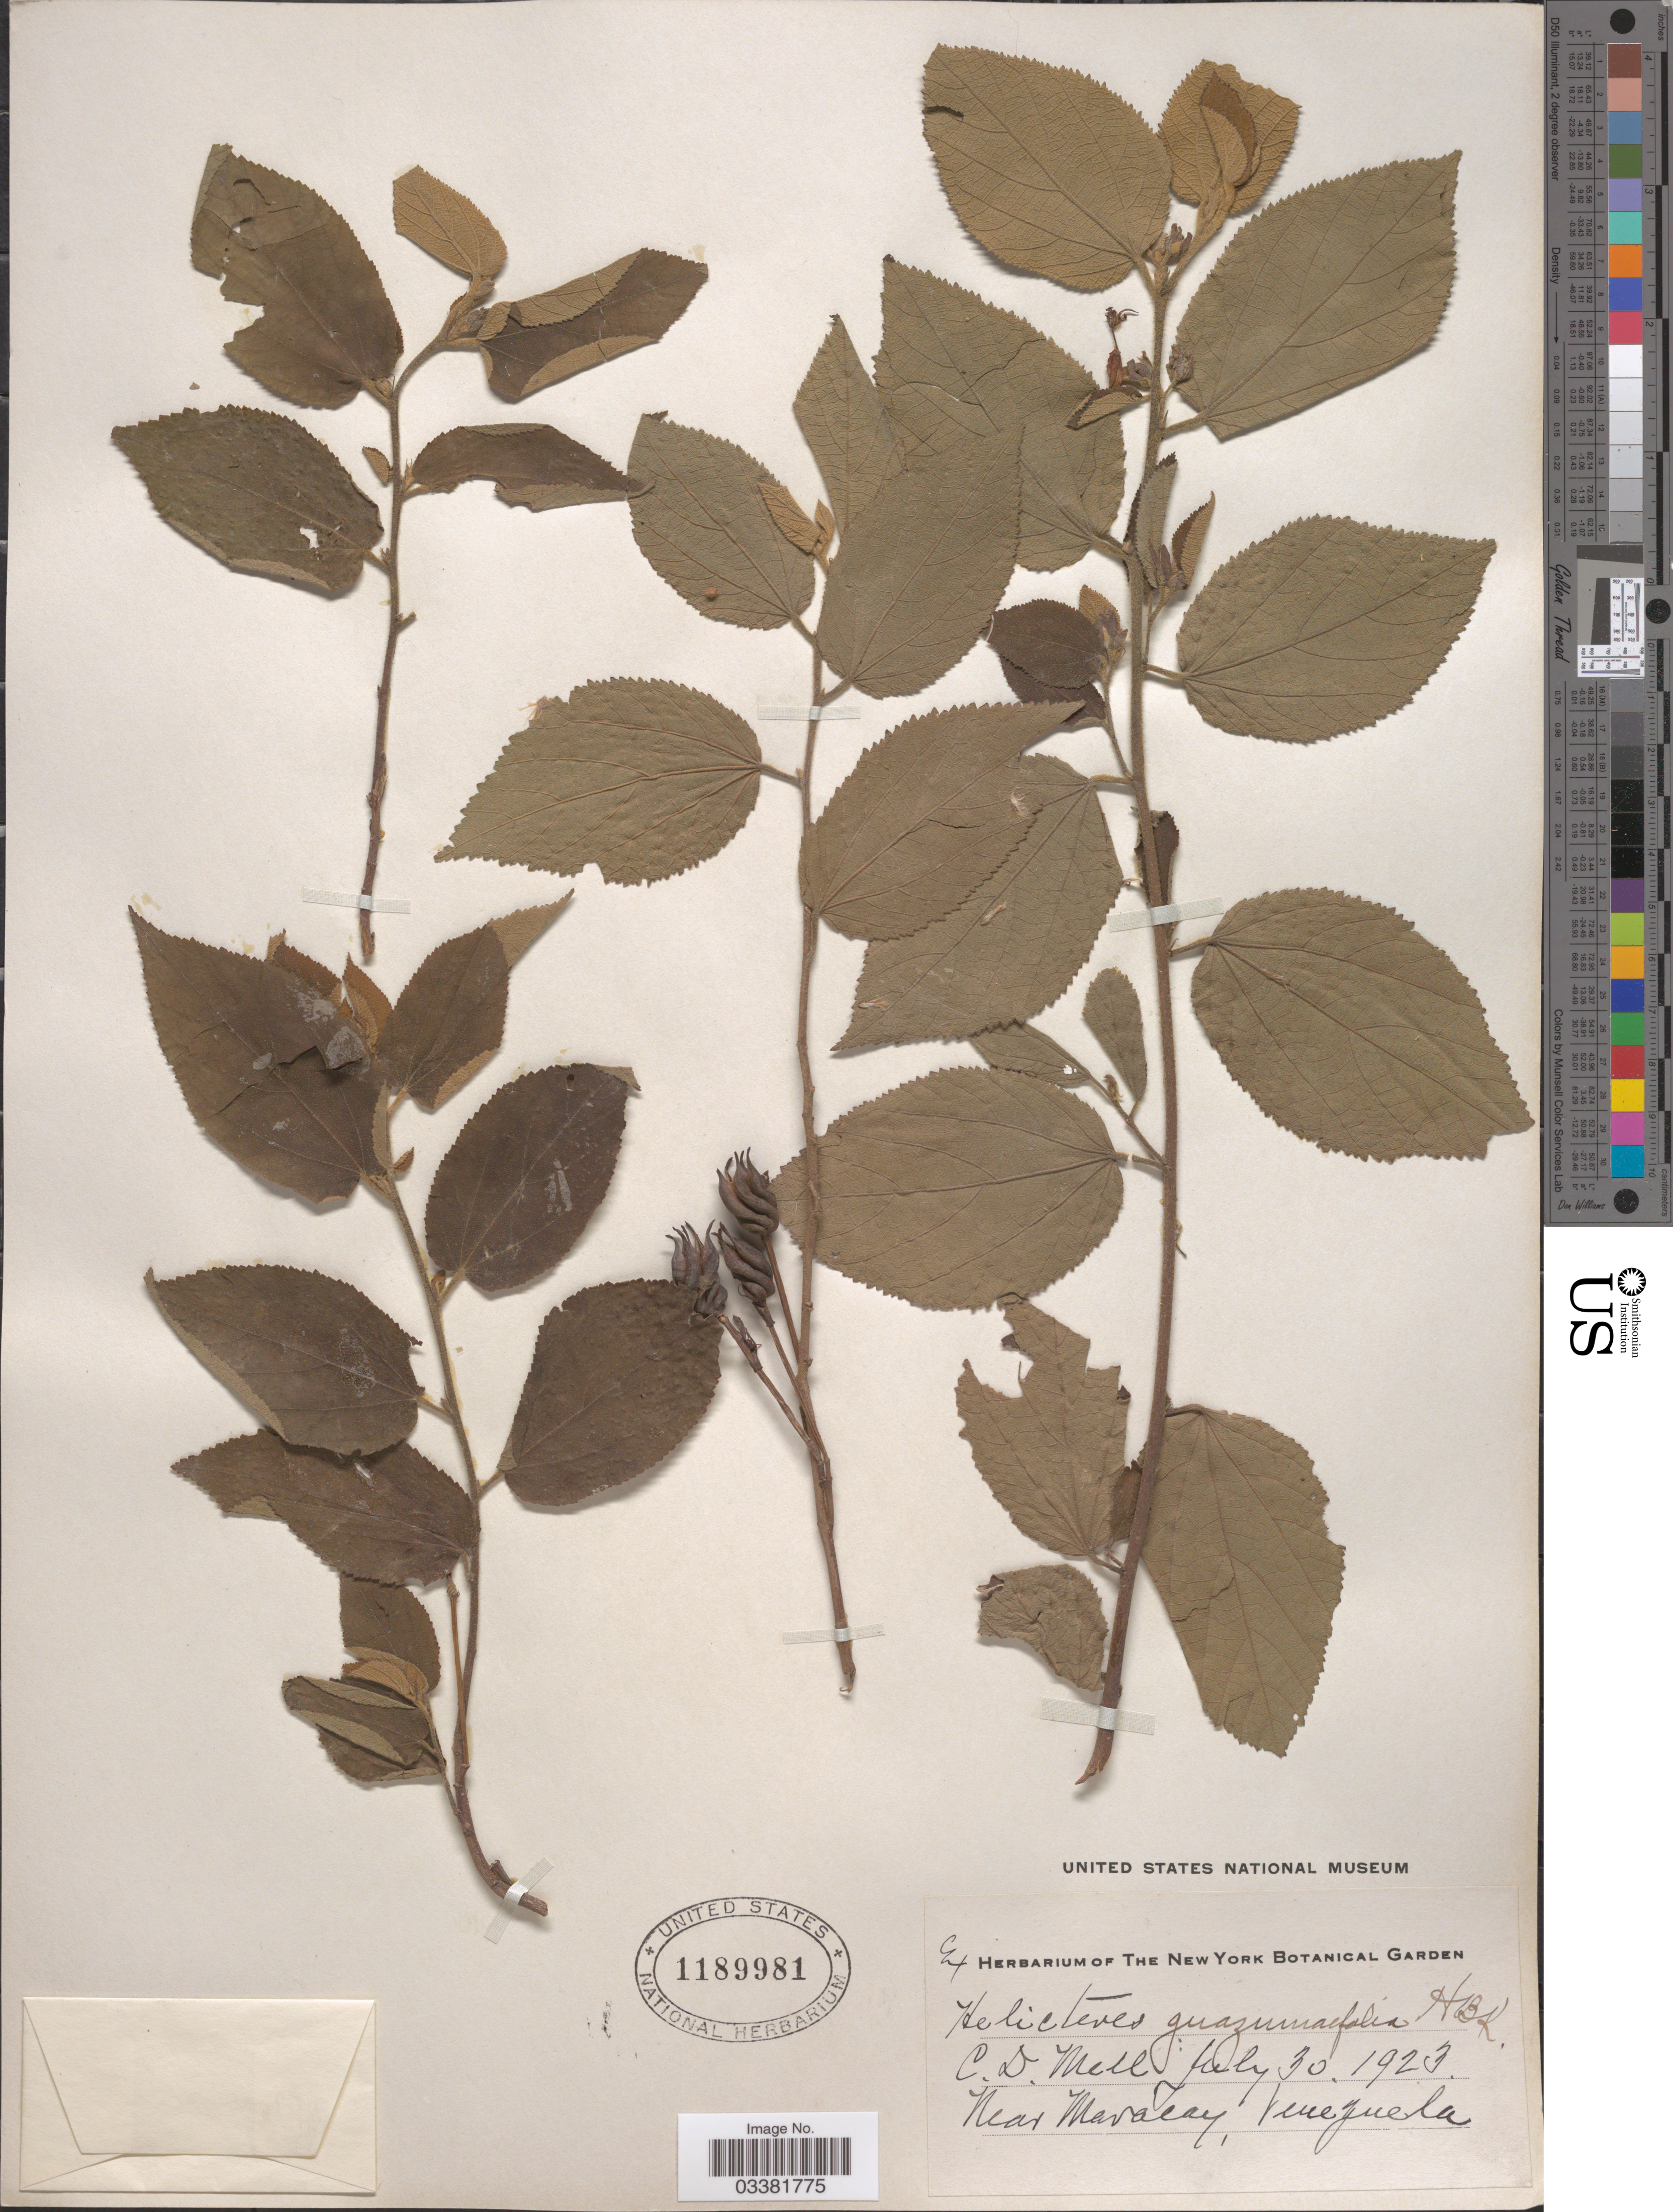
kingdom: Plantae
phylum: Tracheophyta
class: Magnoliopsida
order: Malvales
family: Malvaceae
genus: Helicteres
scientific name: Helicteres guazumifolia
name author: Kunth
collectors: C. D. Mell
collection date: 1923-07-30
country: Venezuela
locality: Near Maracay.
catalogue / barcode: US 1189981